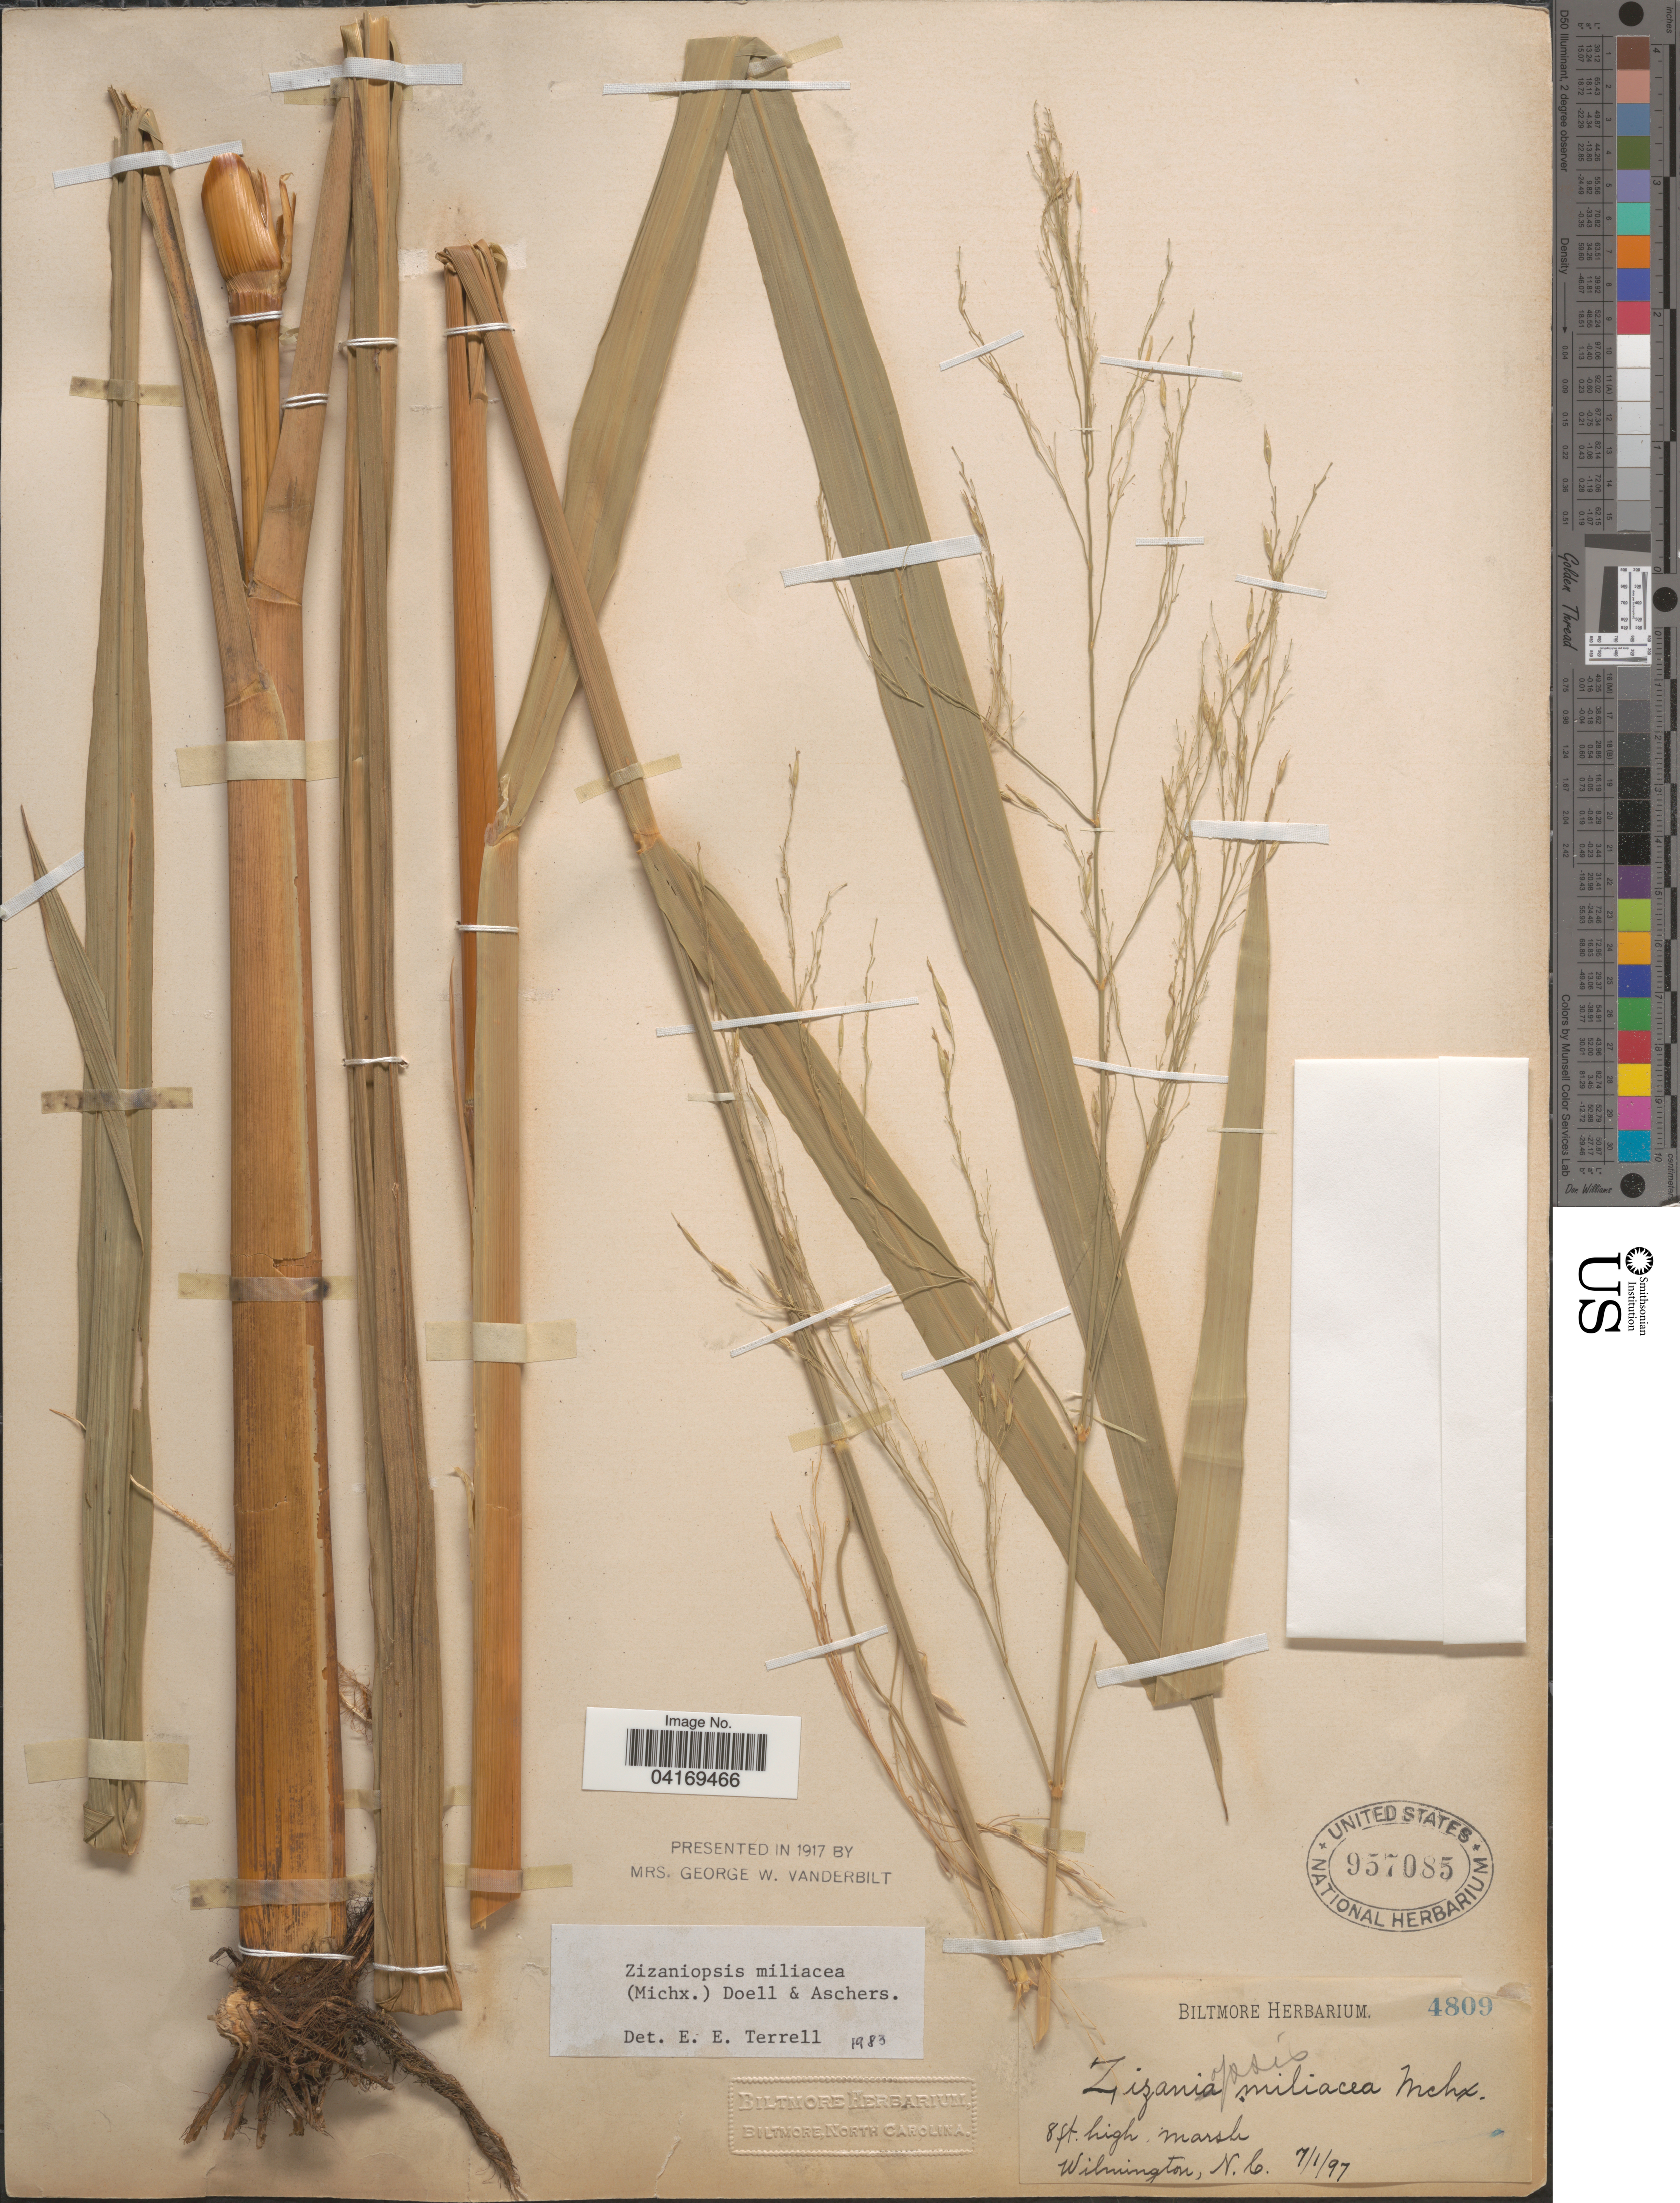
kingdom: Plantae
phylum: Tracheophyta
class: Liliopsida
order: Poales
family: Poaceae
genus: Zizaniopsis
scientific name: Zizaniopsis miliacea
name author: (Michx.) Döll & Asch.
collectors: ex herb. Biltmore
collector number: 4809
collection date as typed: Transcribed d/m/y: 1/7/97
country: United States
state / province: North Carolina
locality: Wilmington.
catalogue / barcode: US 957085